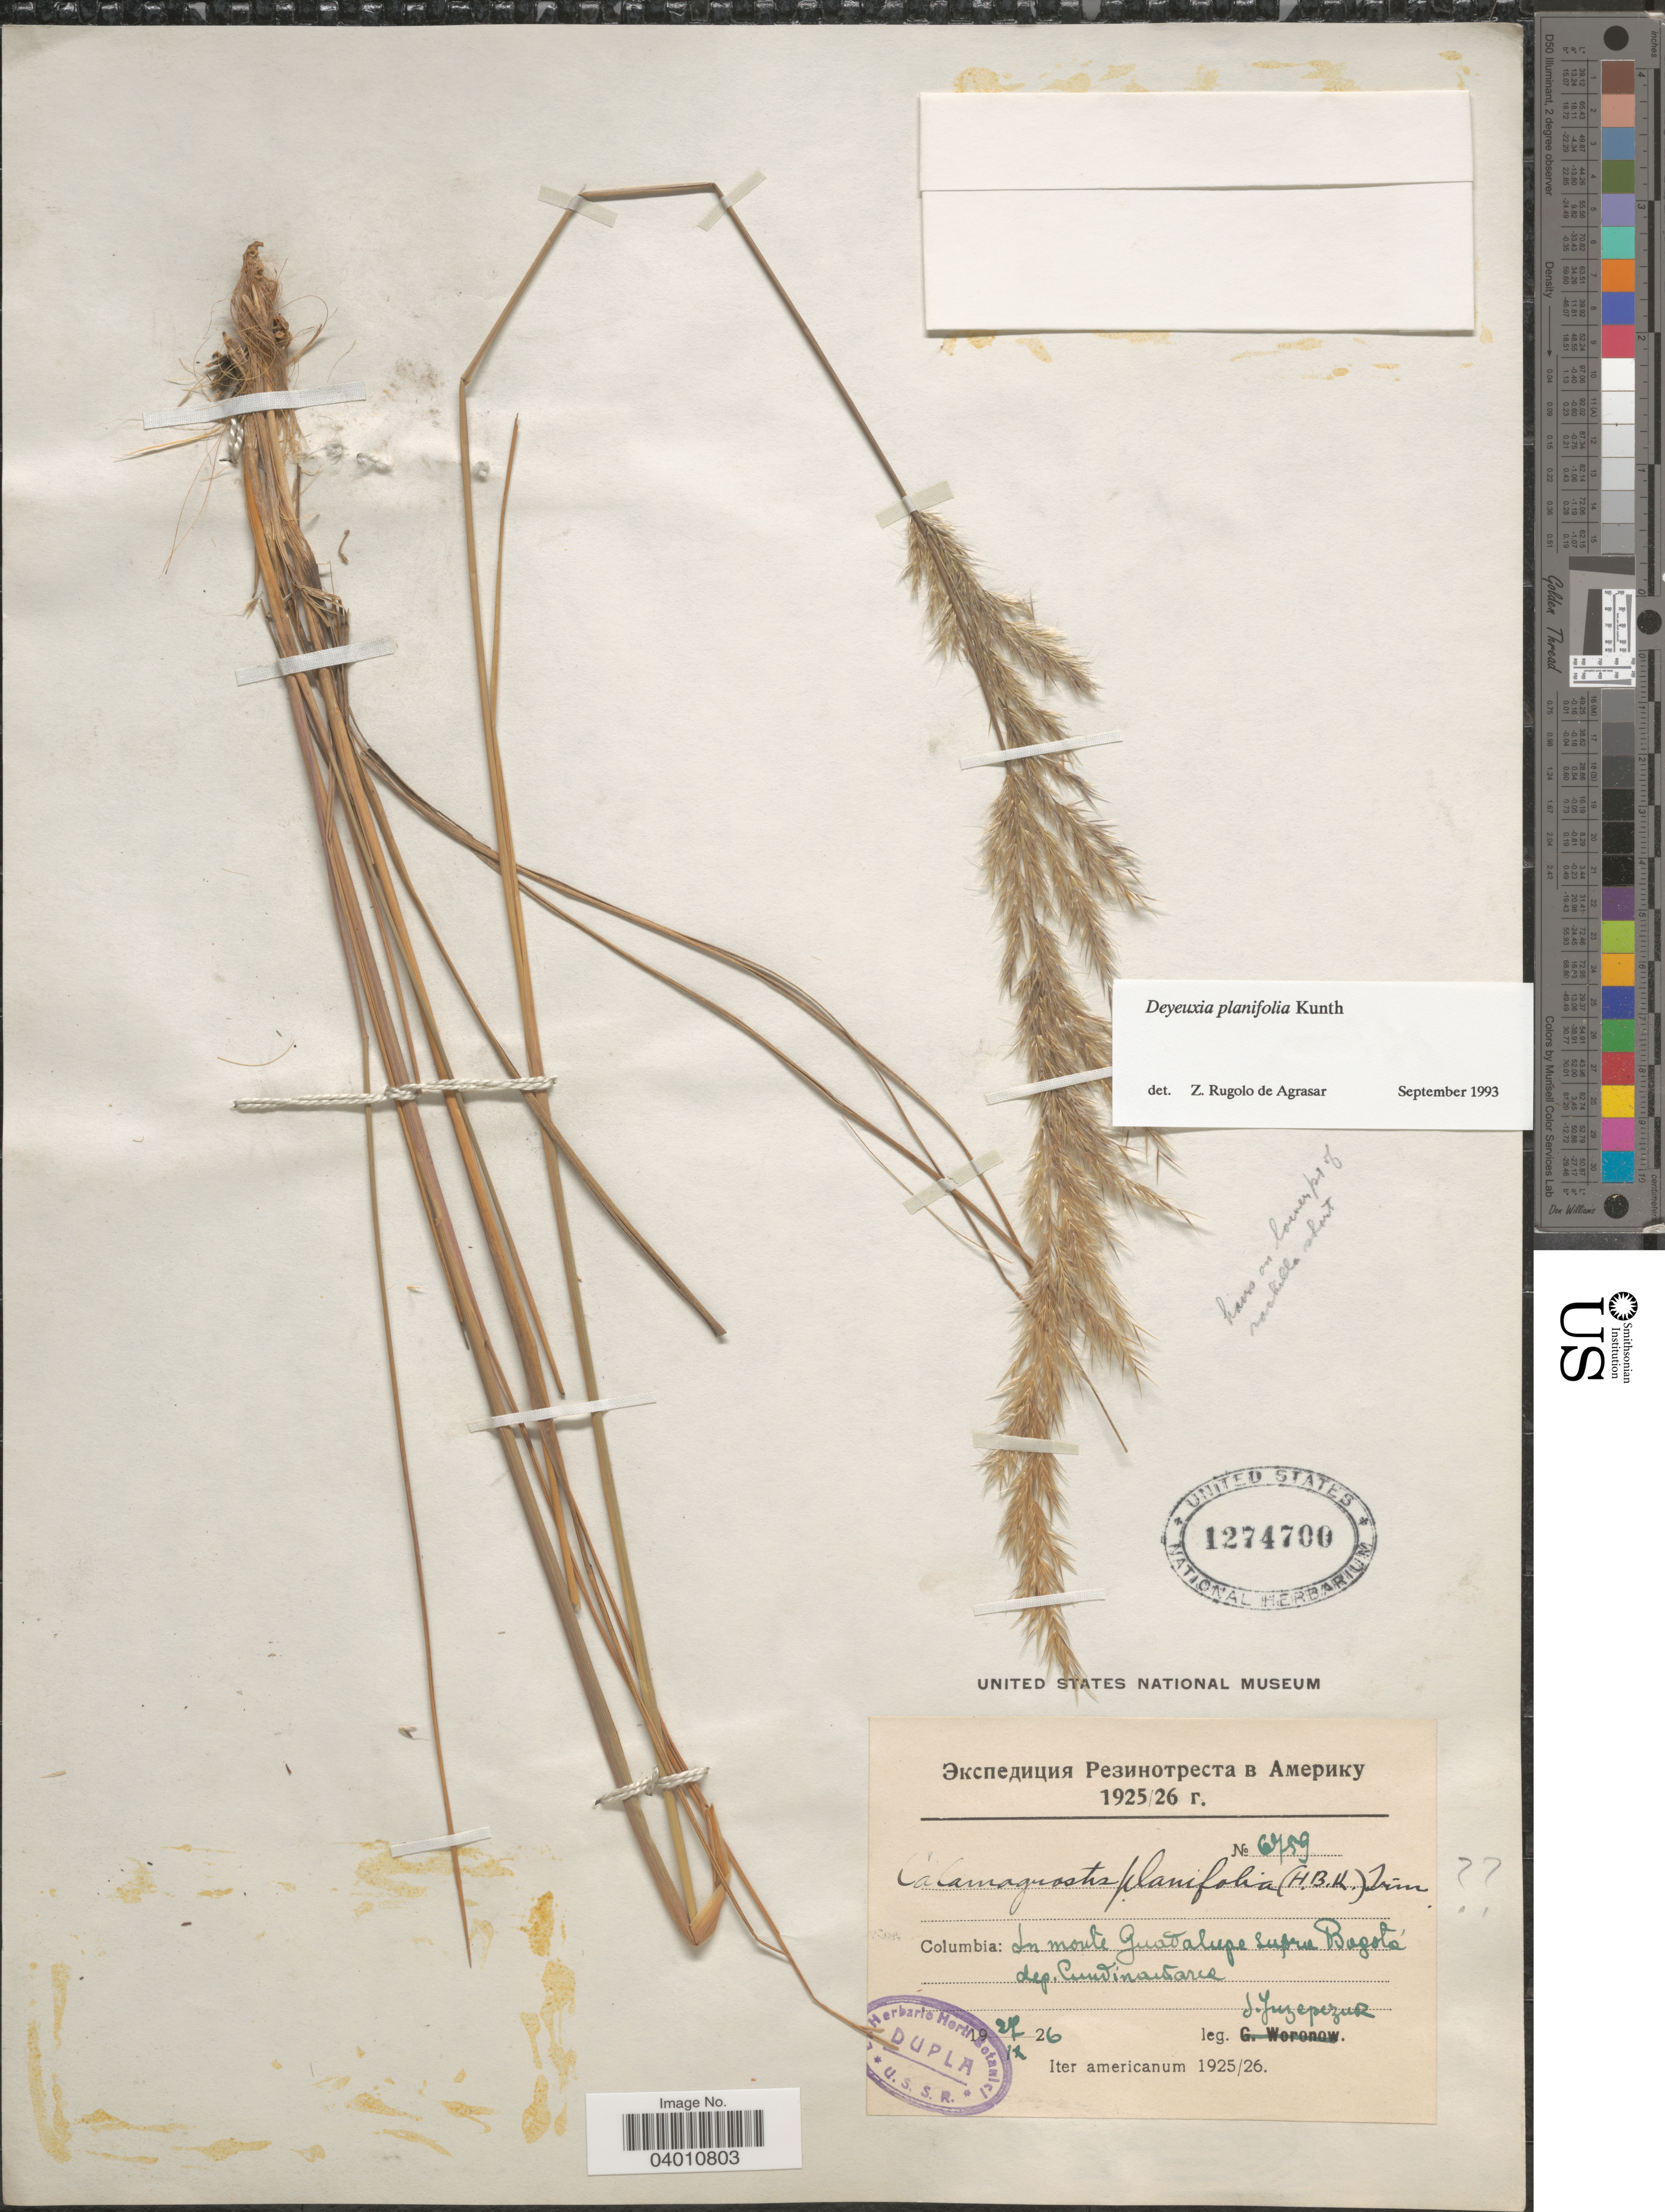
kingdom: Plantae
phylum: Tracheophyta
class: Liliopsida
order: Poales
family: Poaceae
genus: Peyritschia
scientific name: Peyritschia planifolia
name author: (Kunth) P.M. Peterson et al.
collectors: J. Juzepczuk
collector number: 6759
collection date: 1926-09-27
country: Colombia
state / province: Cundinamarca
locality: In monte Guadalupe supra Bogotá. dep. Cundinamarca.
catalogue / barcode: US 1274700